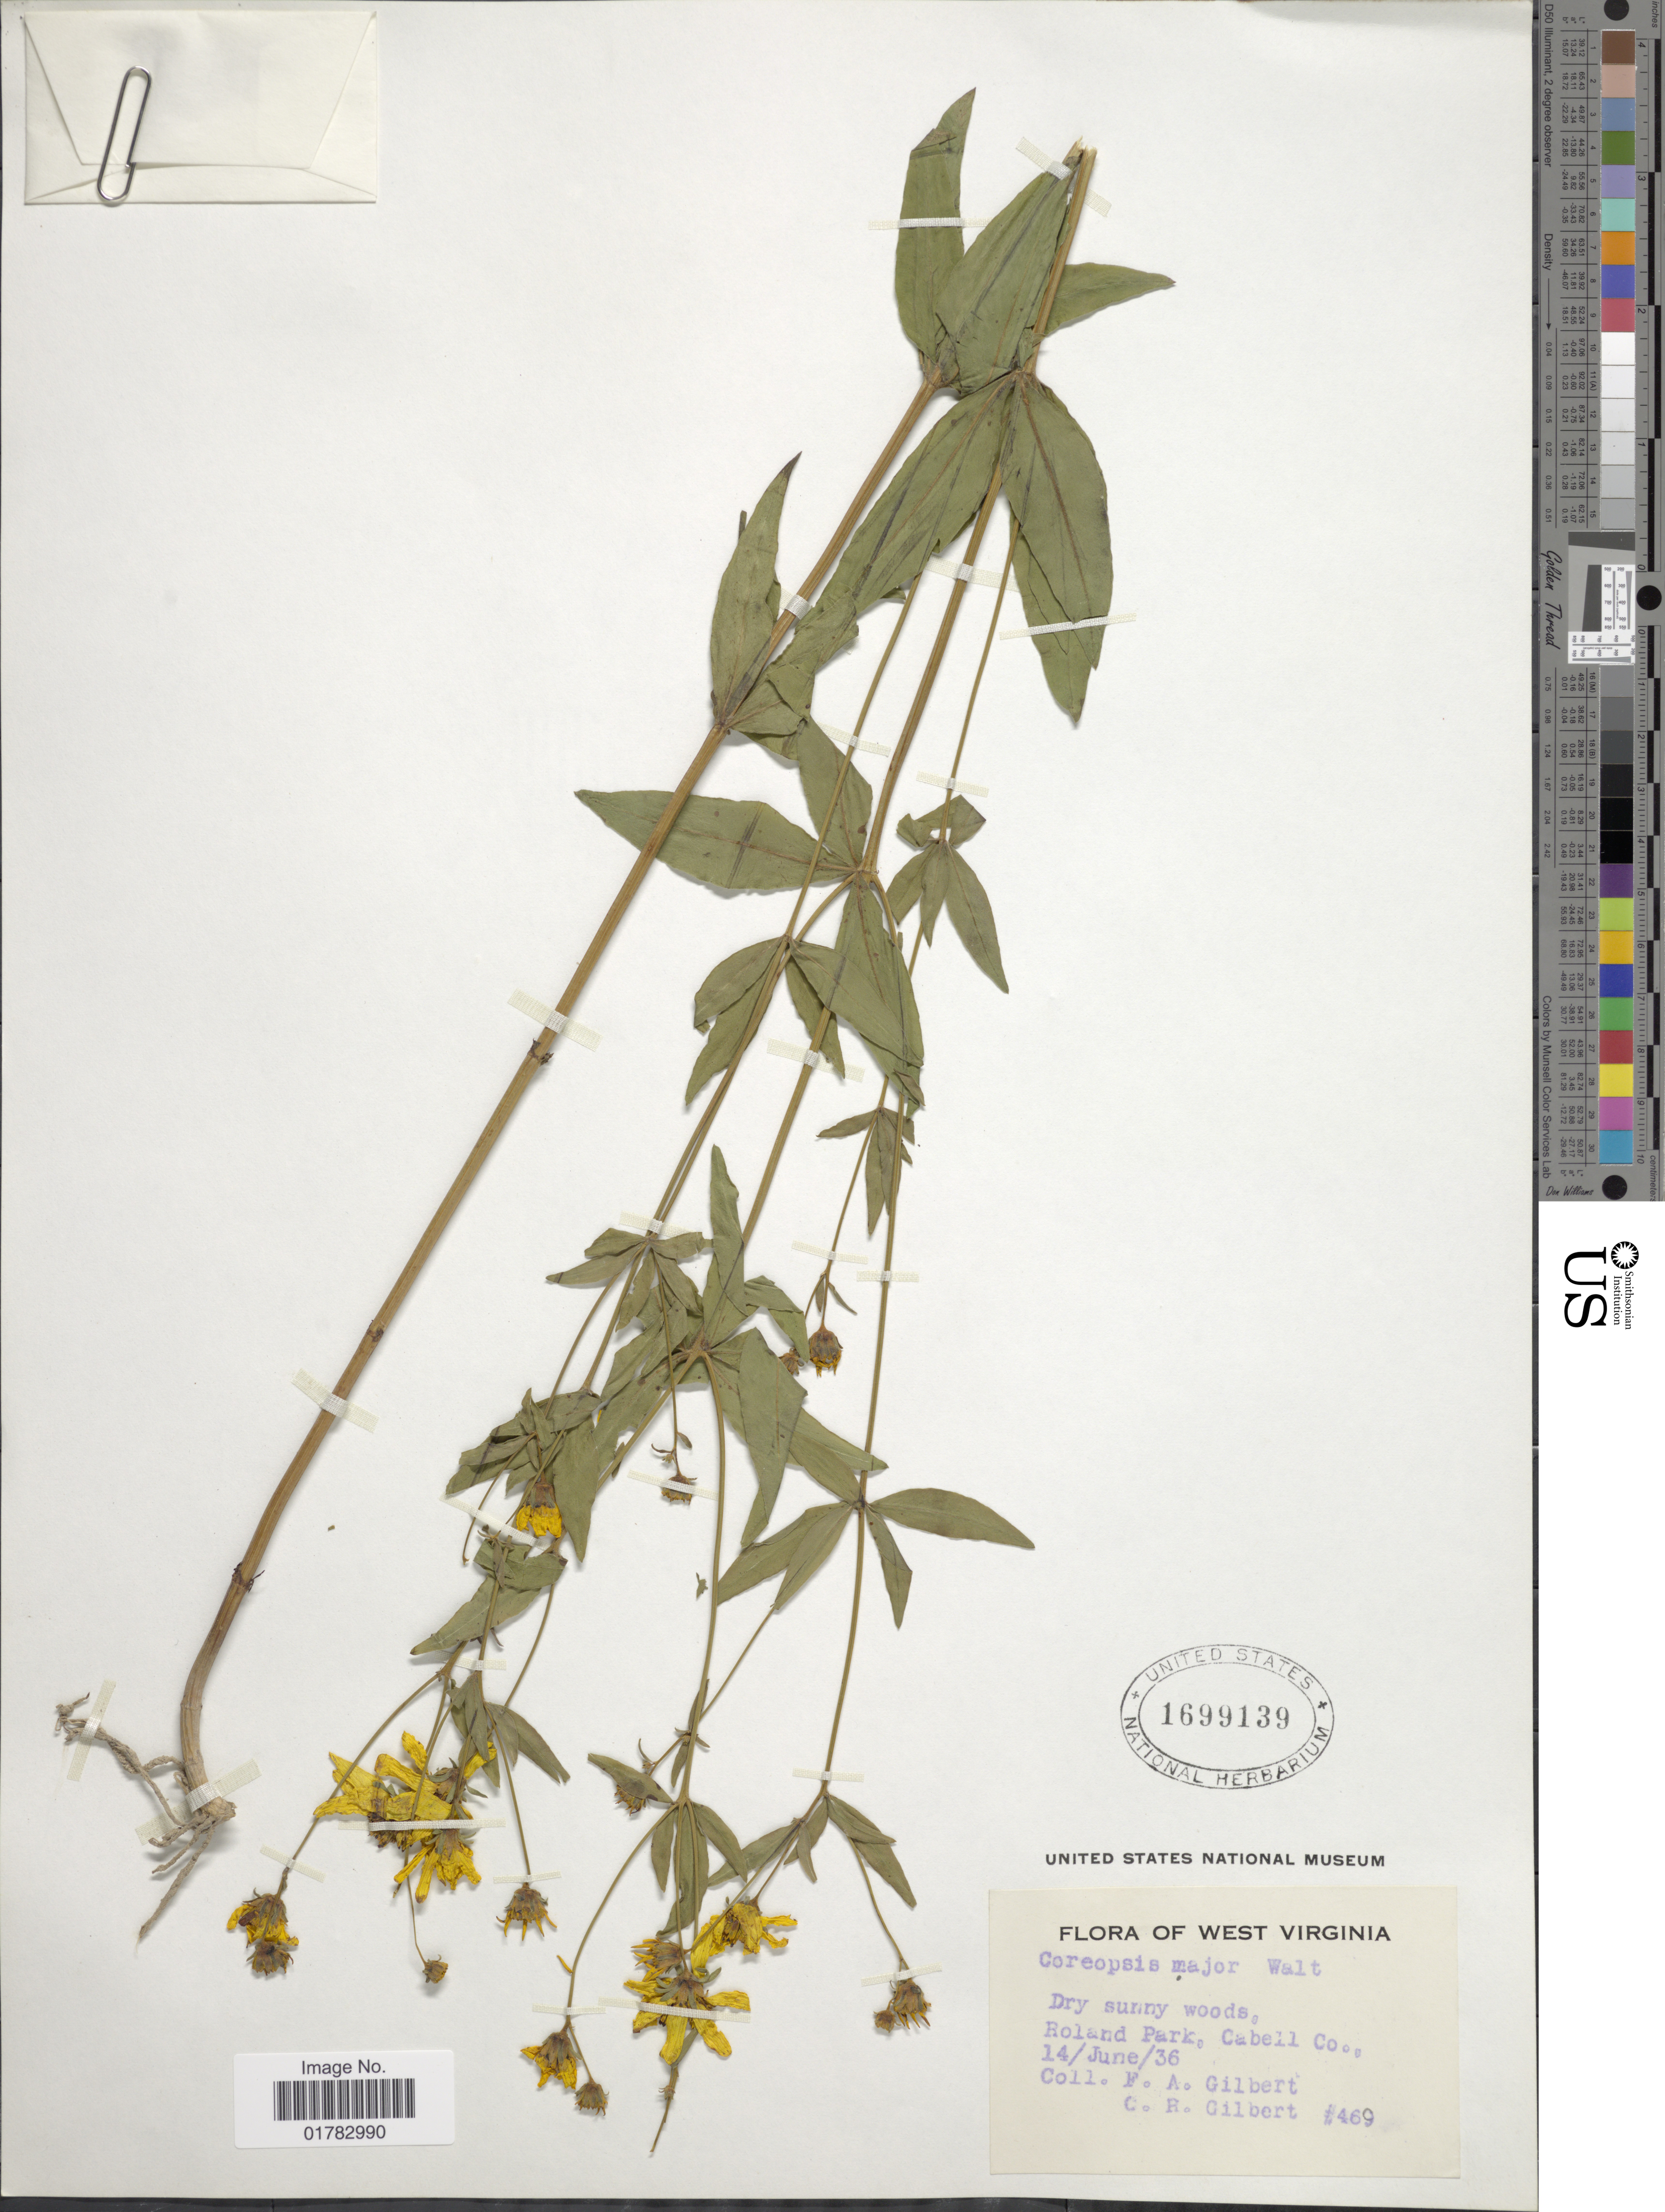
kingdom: Plantae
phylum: Tracheophyta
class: Magnoliopsida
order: Asterales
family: Asteraceae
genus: Coreopsis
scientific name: Coreopsis major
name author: Walter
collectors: F. A. Gilbert & C. Gilbert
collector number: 469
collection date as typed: Transcribed d/m/y: 14/6/36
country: United States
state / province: West Virginia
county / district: Cabell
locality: Dry sunny woods, Roland Park, cabell Co.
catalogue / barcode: US 1699139